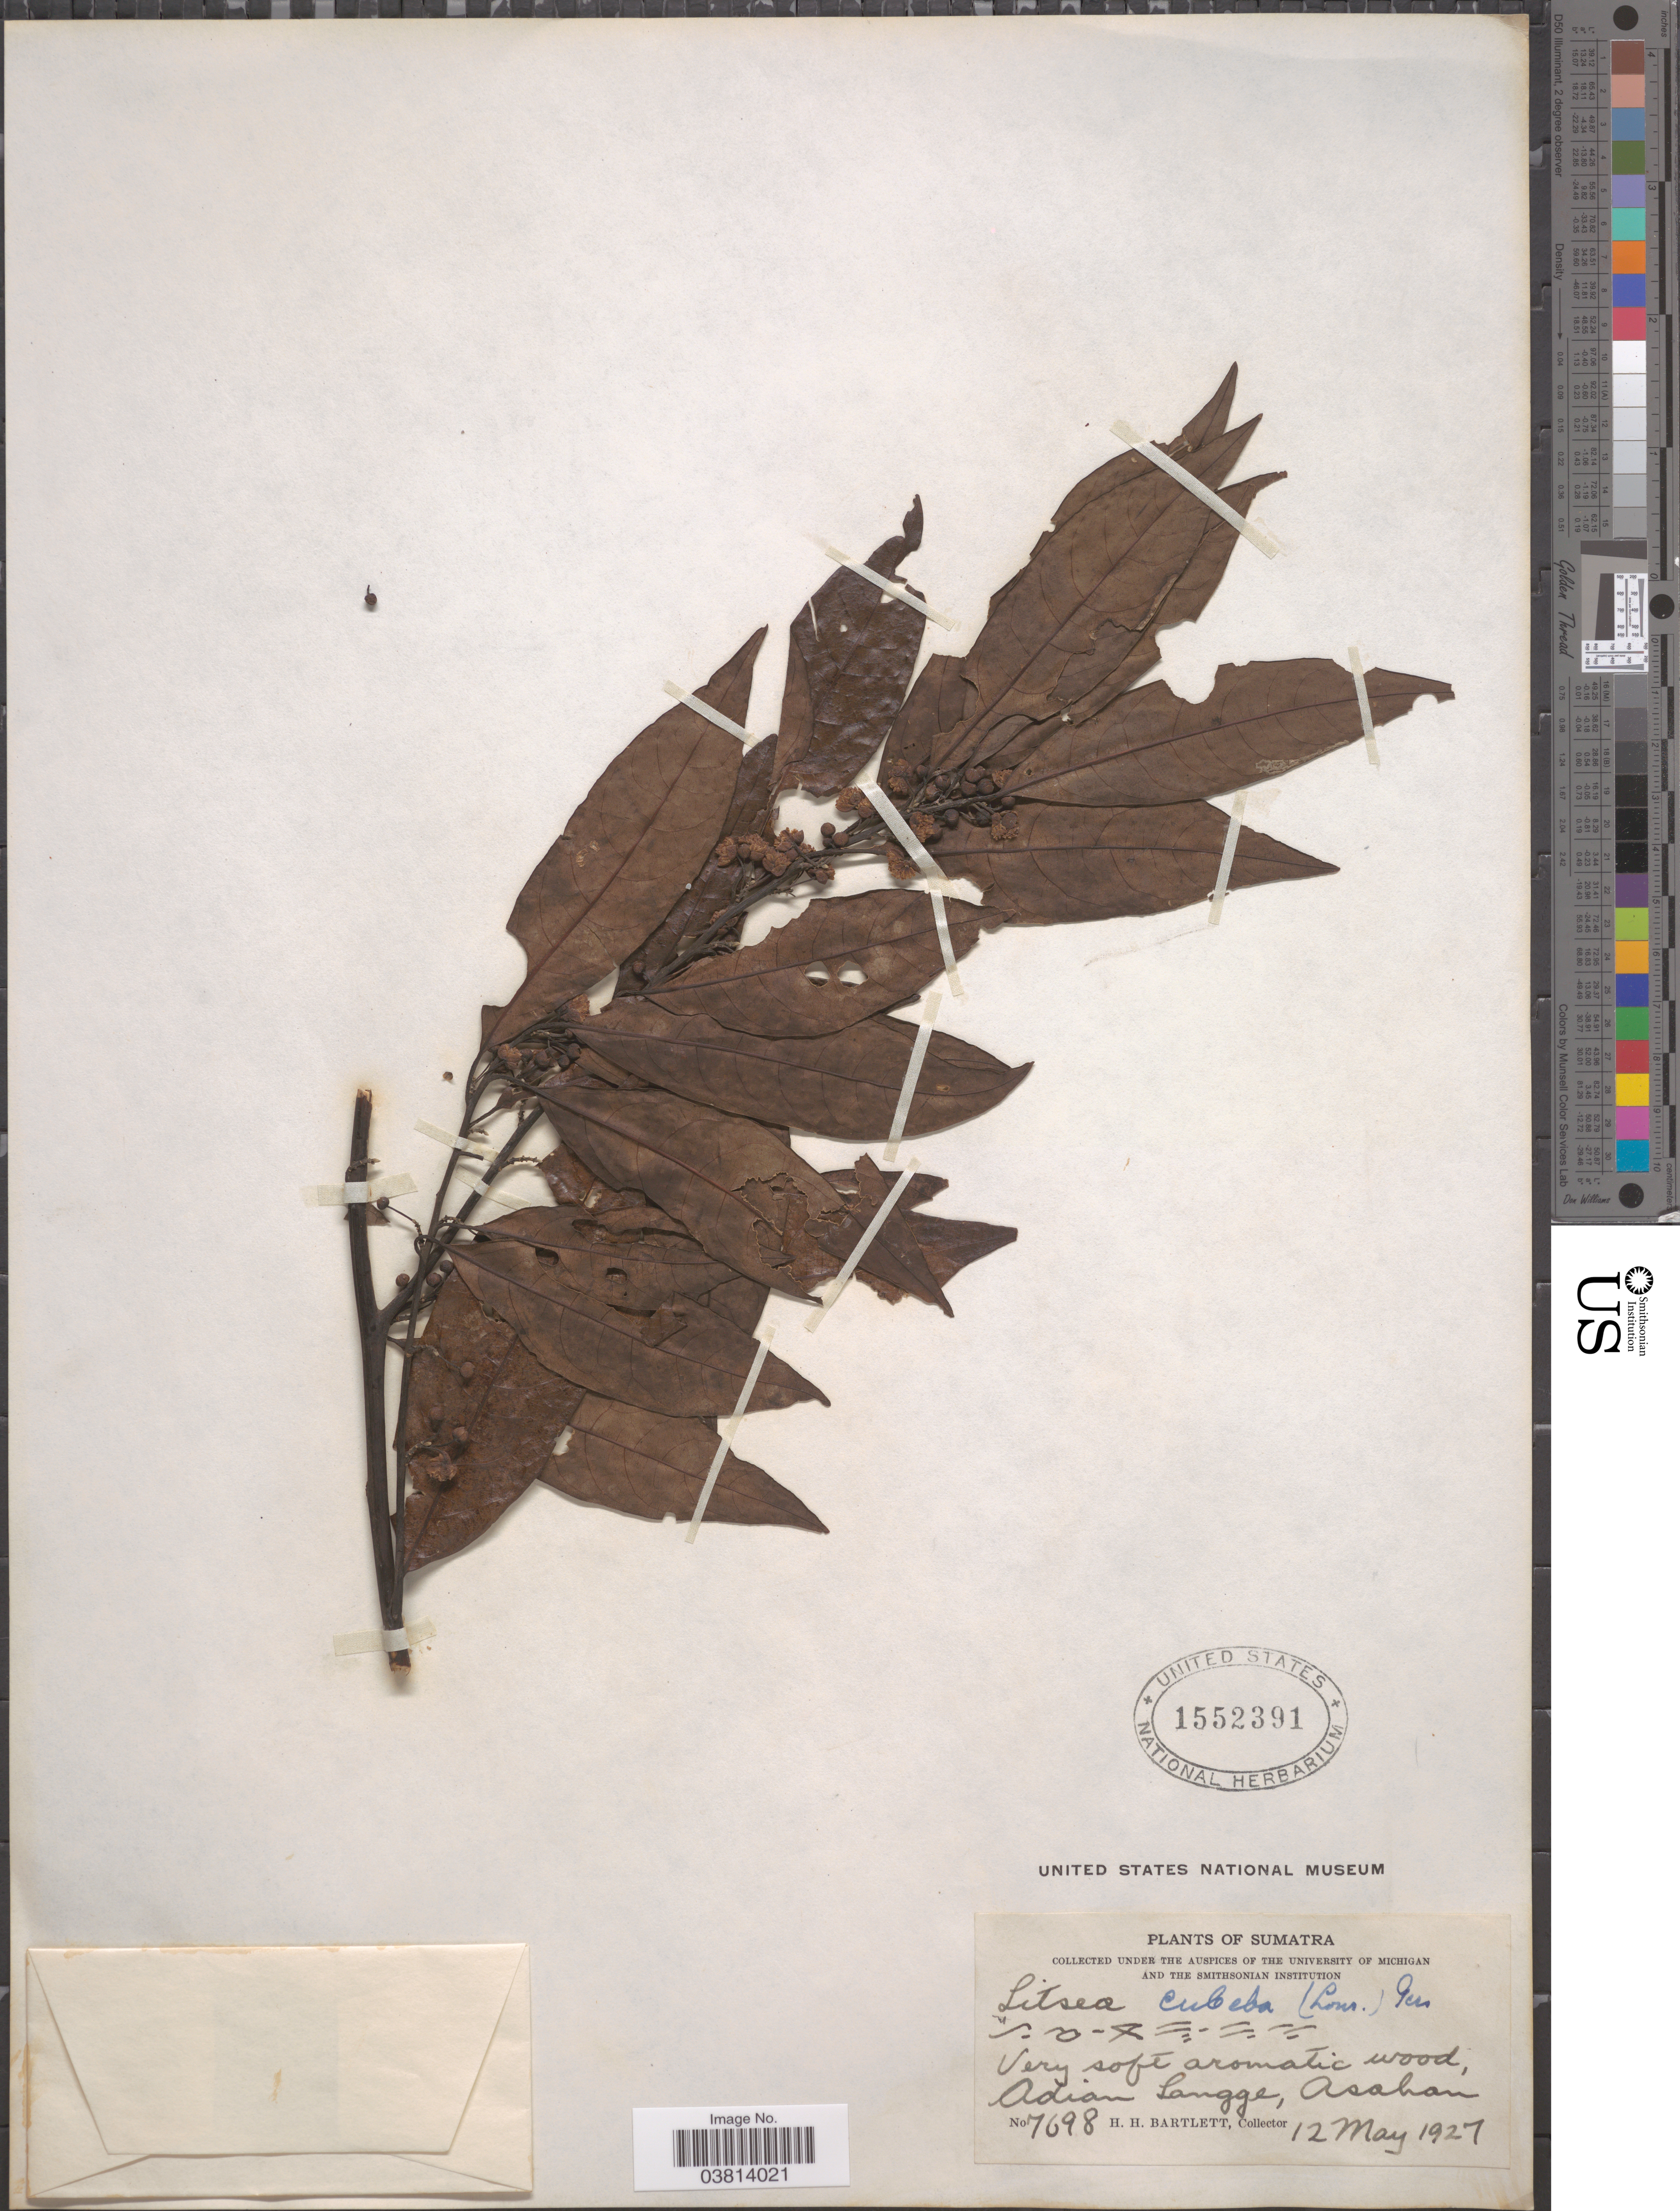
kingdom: Plantae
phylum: Tracheophyta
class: Magnoliopsida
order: Laurales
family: Lauraceae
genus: Litsea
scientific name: Litsea cubeba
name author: (Lour.) Pers.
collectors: H. H. Bartlett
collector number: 7698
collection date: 1927-05-12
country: Indonesia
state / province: Sumatra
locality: Adian Langge, Asahan.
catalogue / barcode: US 1552391